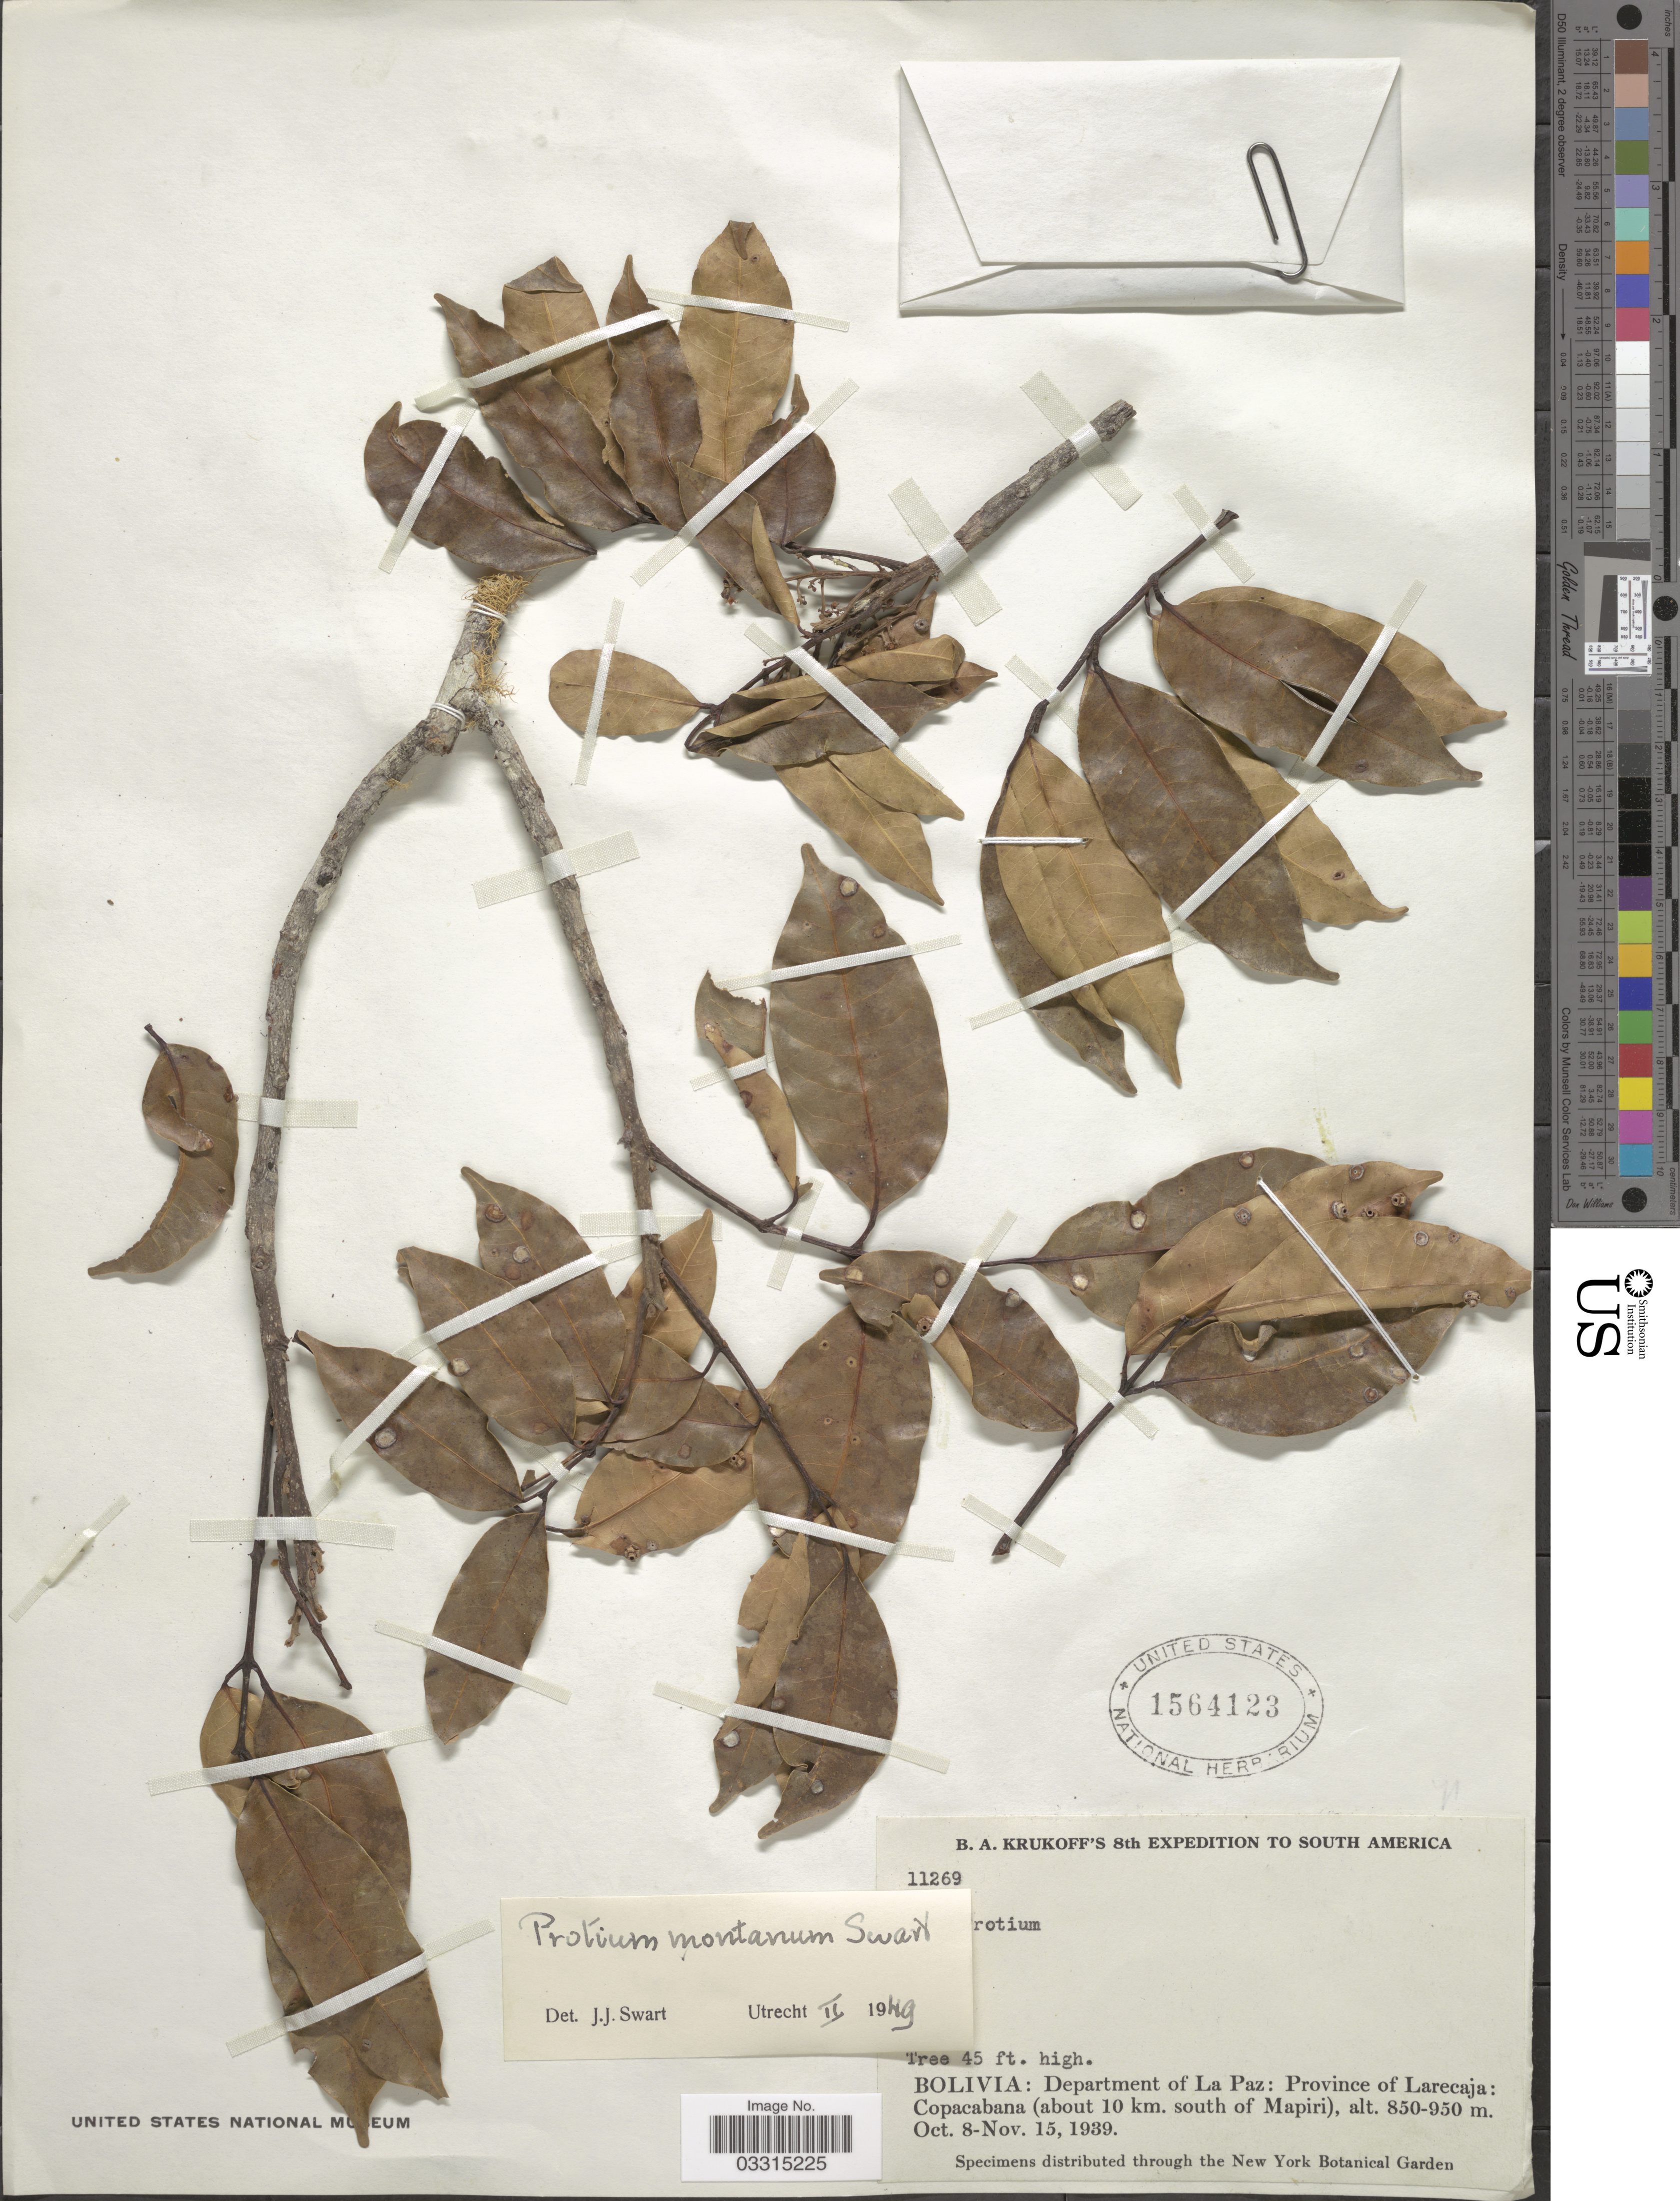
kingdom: Plantae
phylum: Tracheophyta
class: Magnoliopsida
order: Sapindales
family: Burseraceae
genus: Protium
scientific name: Protium montanum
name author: Swart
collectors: B. A. Krukoff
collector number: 11269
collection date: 1939-10-08/1939-11-15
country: Bolivia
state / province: La Paz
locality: Department of La Paz: Province of Larecaja: Capacabana (about 10 km. south of Mapiri).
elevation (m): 850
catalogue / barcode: US 1564123